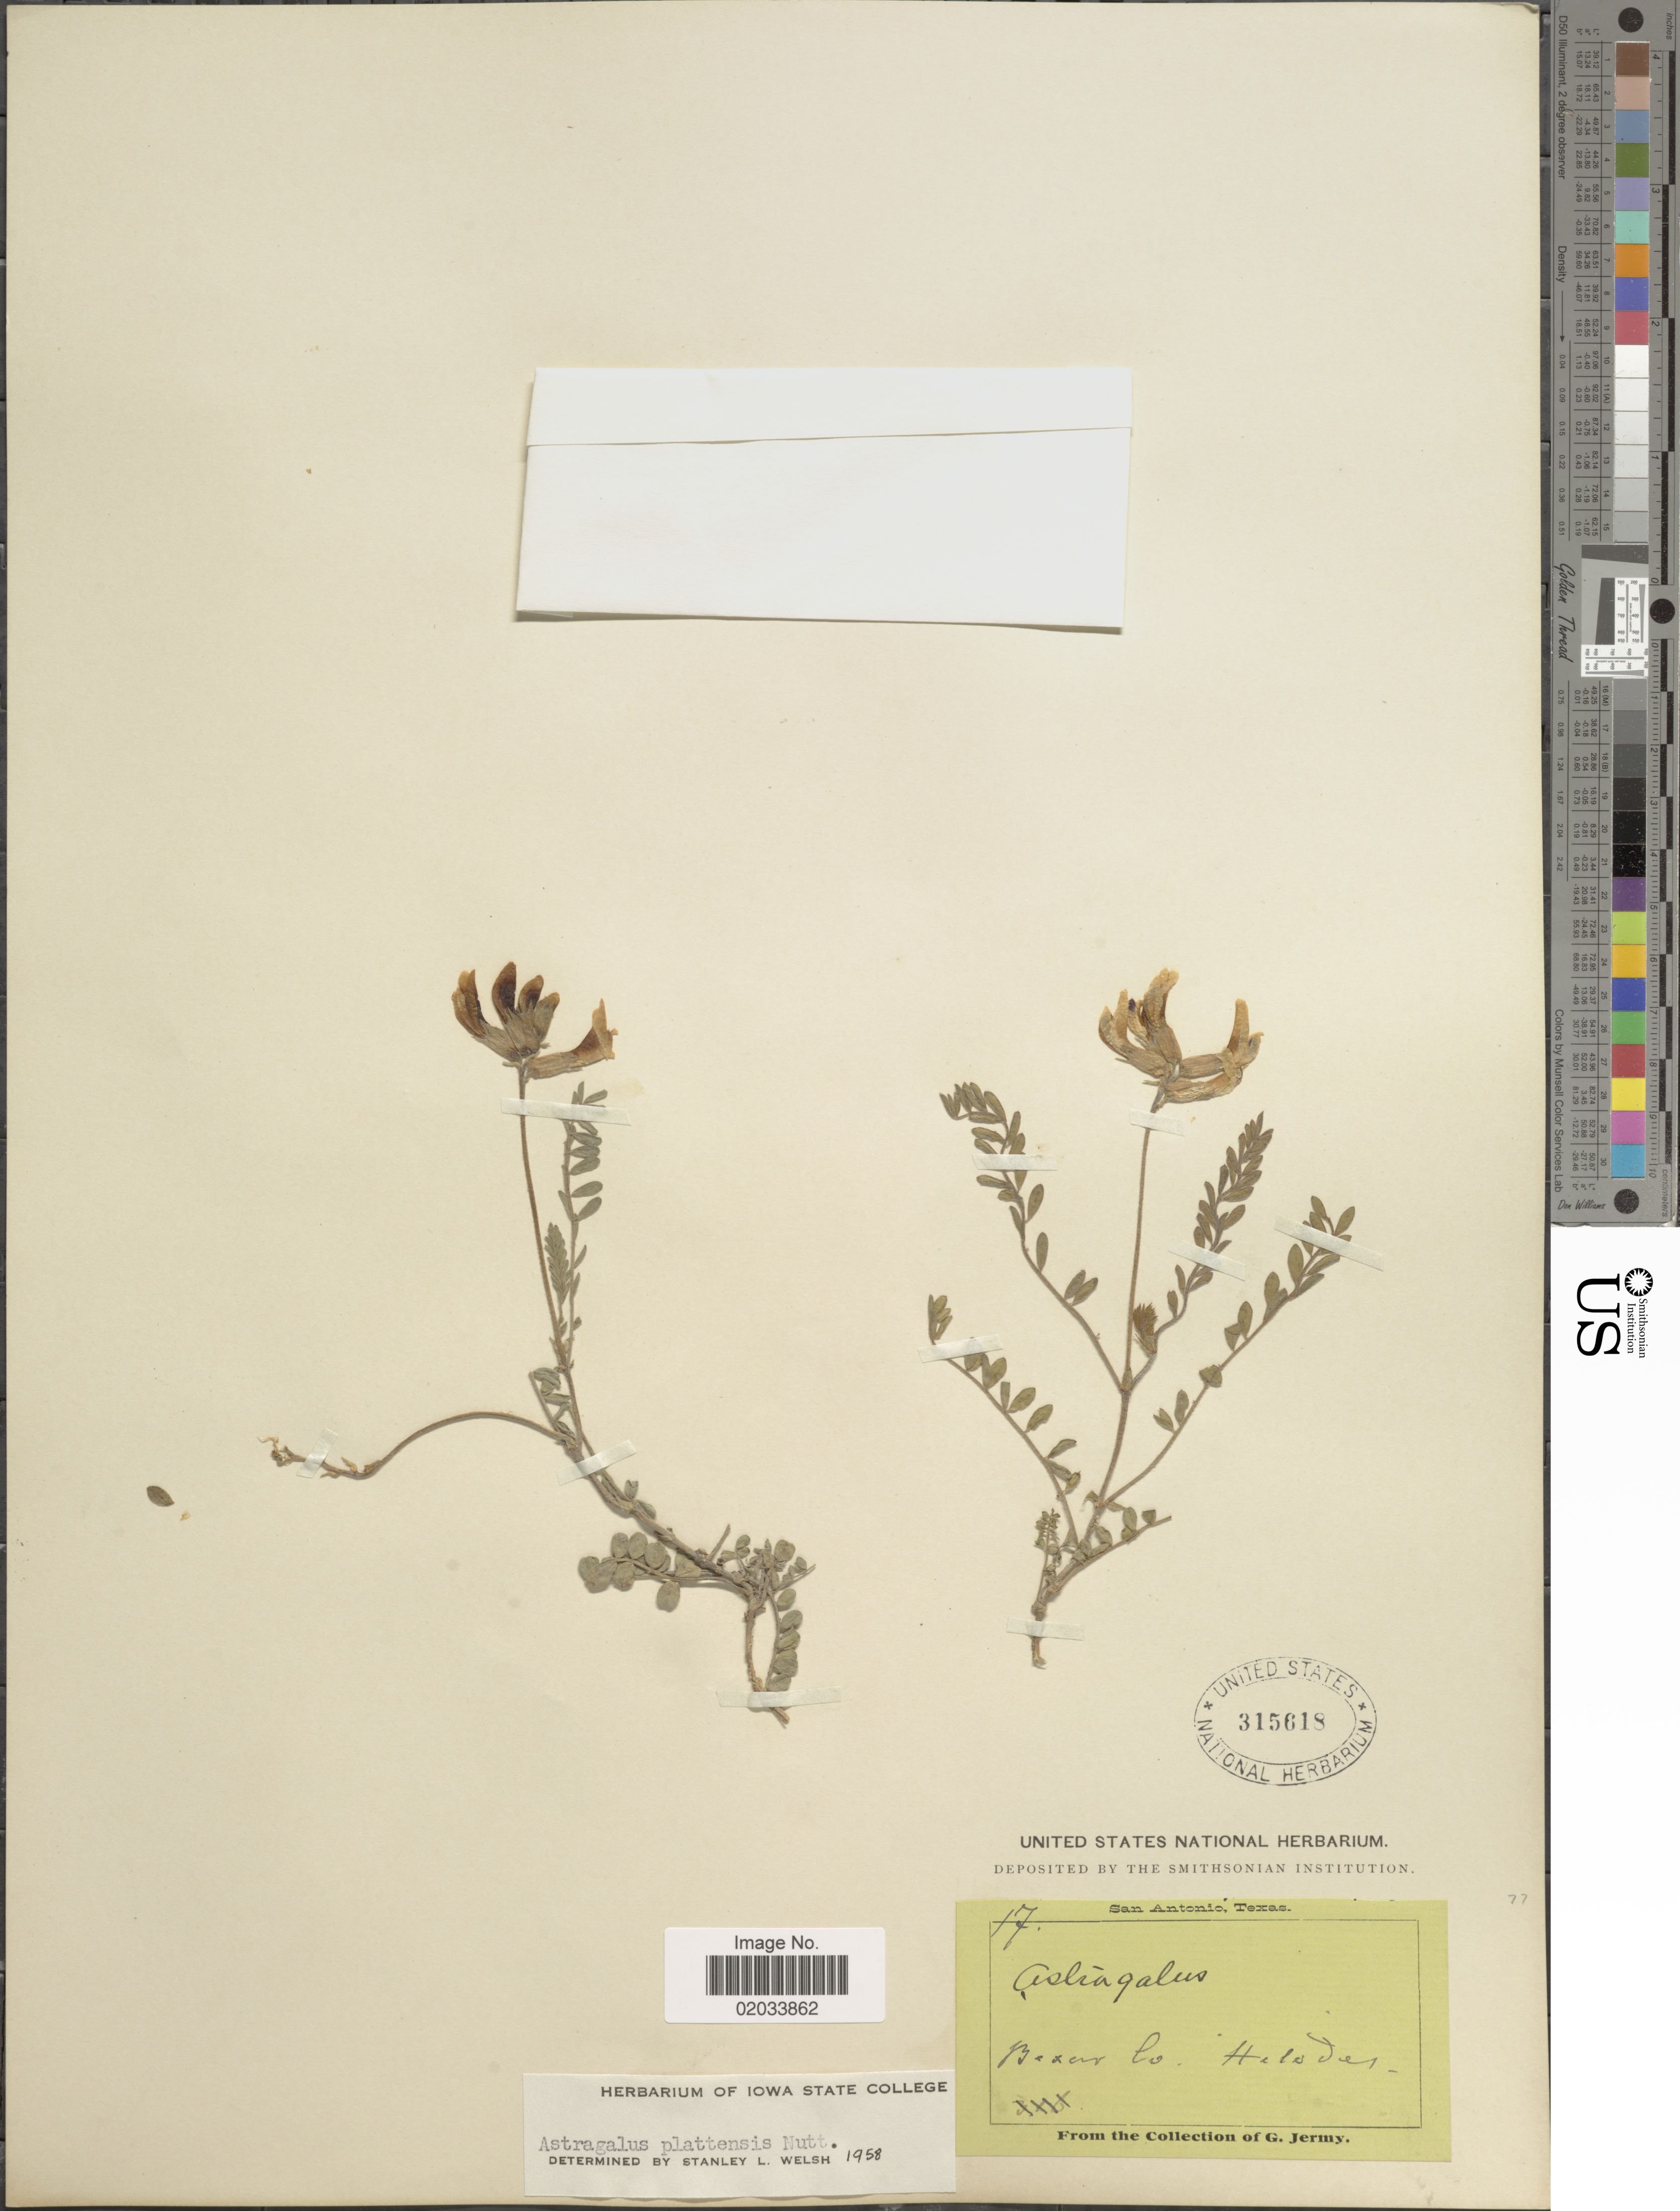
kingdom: Plantae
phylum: Tracheophyta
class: Magnoliopsida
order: Fabales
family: Fabaceae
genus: Astragalus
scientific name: Astragalus plattensis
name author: Nutt. ex Torr. & A. Gray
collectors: G. Jermy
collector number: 17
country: United States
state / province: Texas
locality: San Antonio, Bexar Co, Helotes.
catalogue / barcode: US 315618